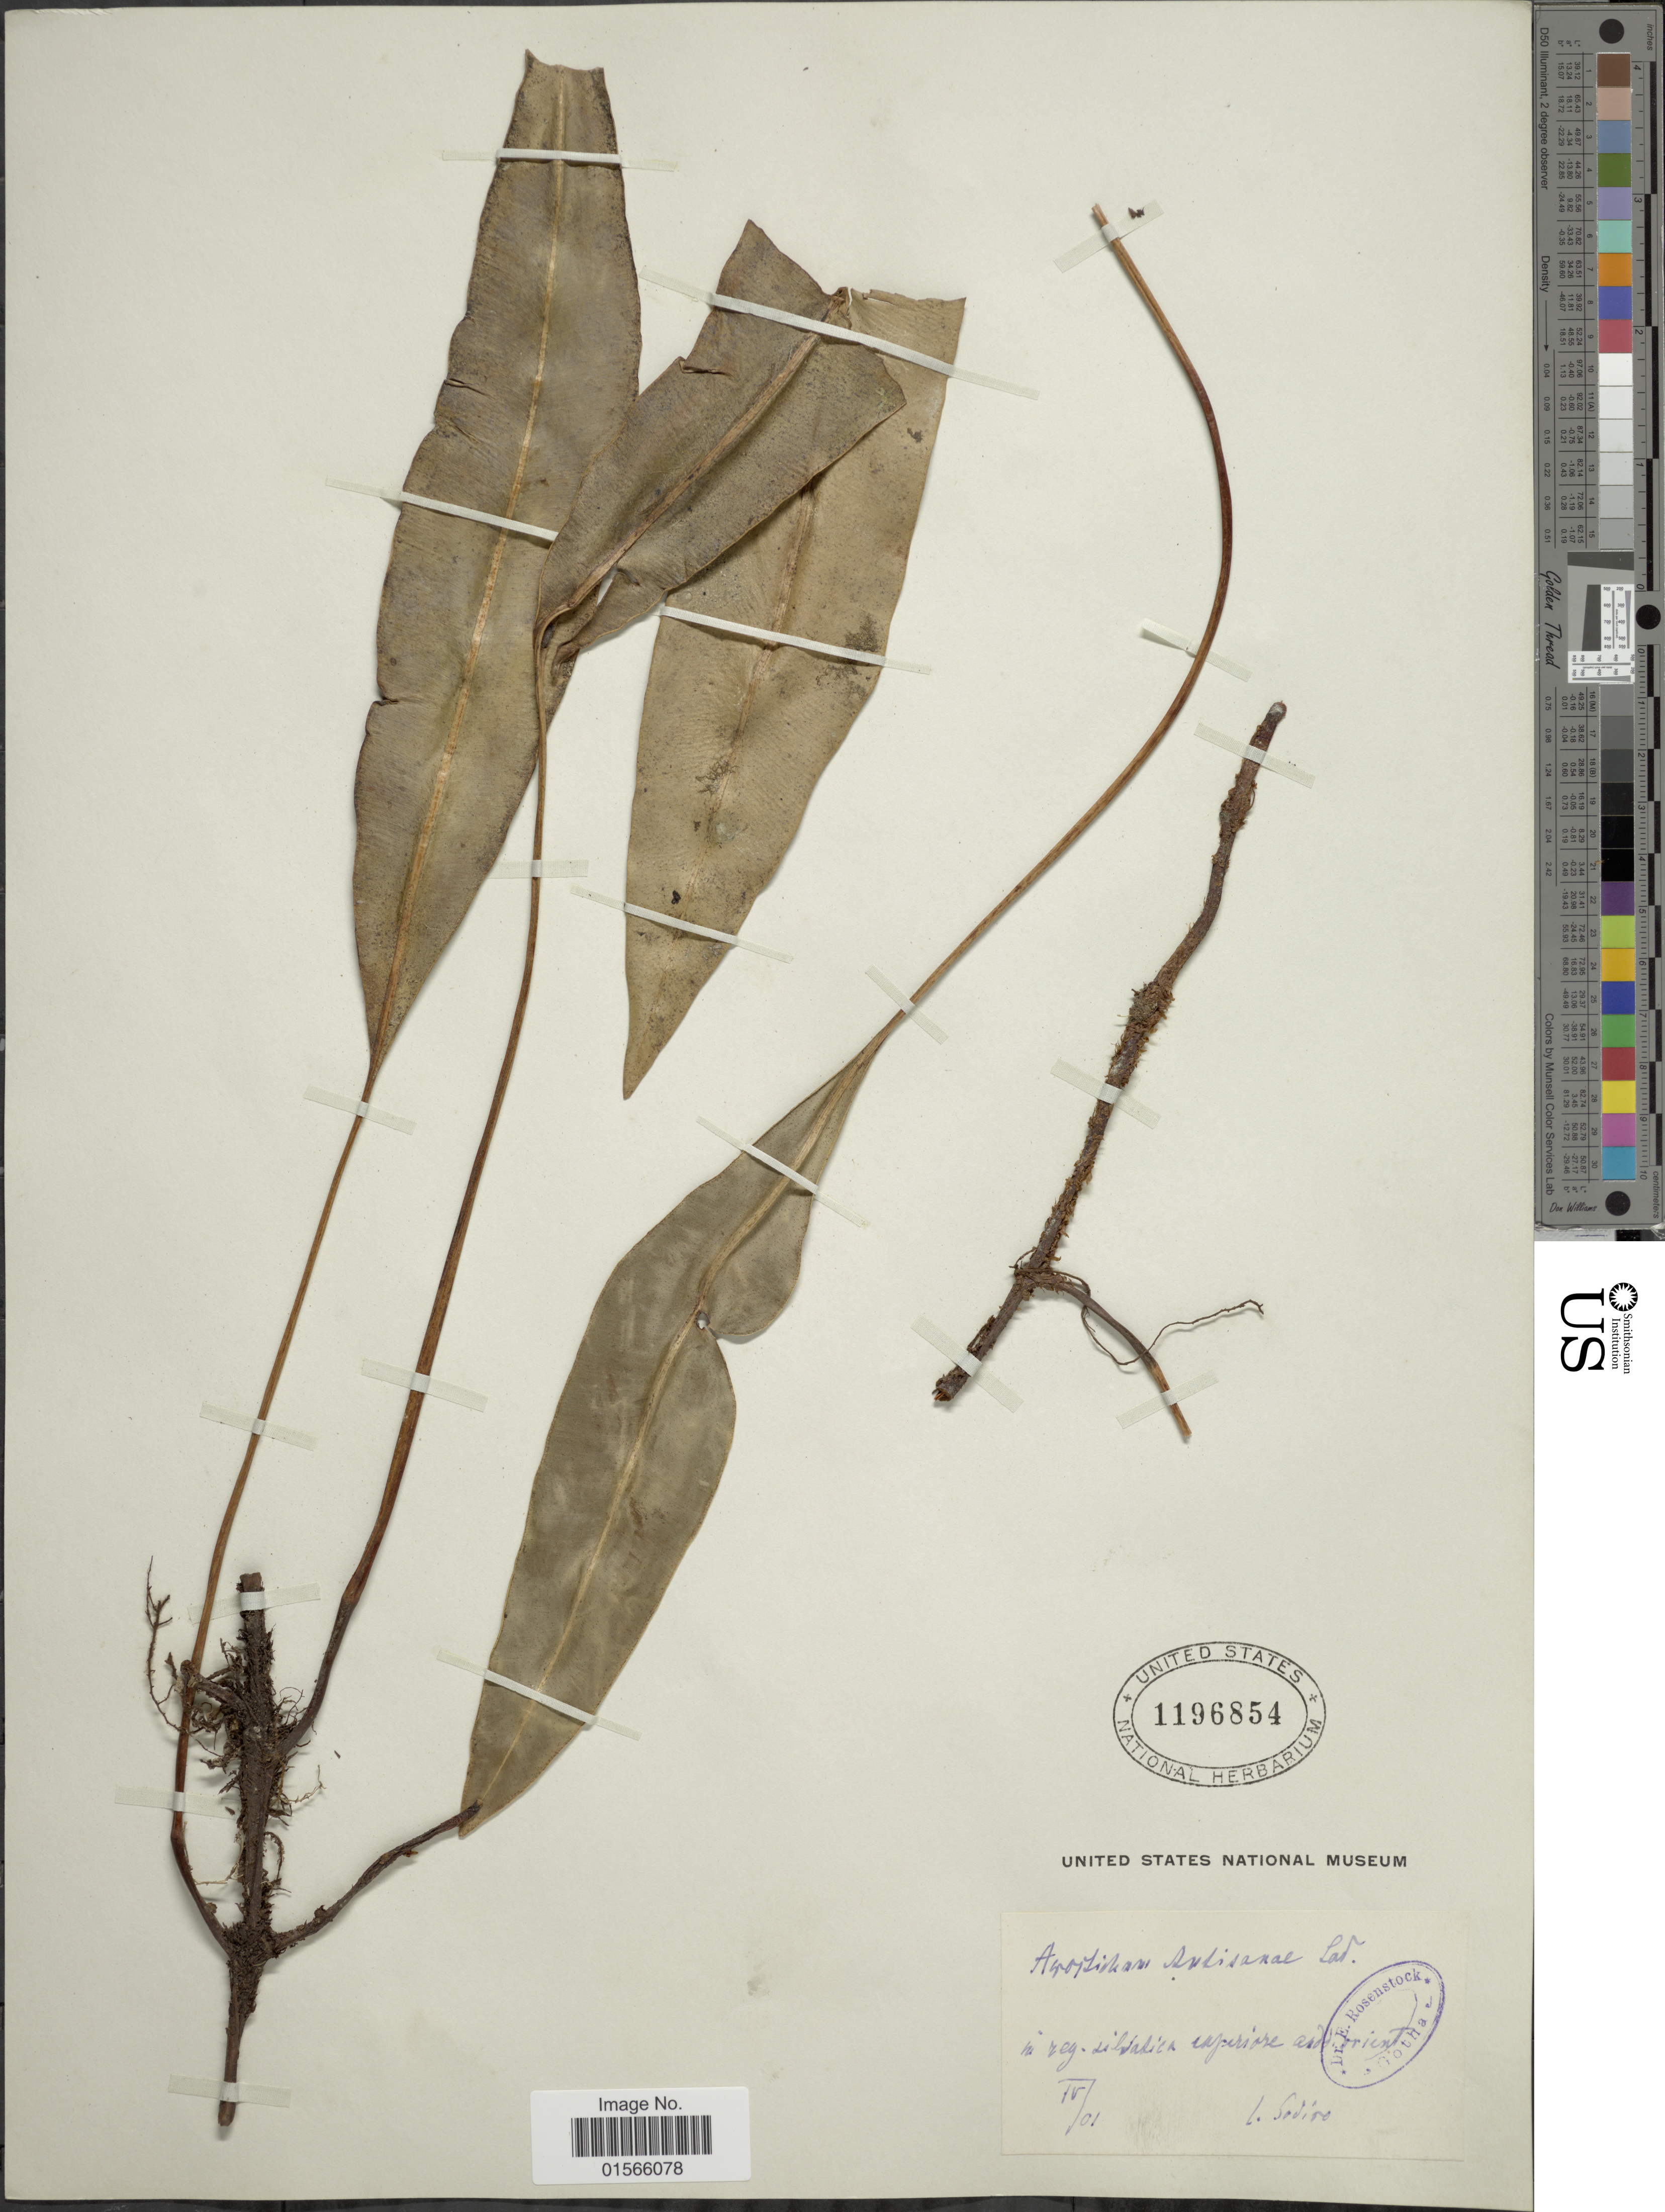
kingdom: Plantae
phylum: Tracheophyta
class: Polypodiopsida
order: Polypodiales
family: Dryopteridaceae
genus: Elaphoglossum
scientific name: Elaphoglossum antisanae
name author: (Sodiro) C. Chr.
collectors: Sodiro, --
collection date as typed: Transcribed d/m/y: /4/1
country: Ecuador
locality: In reg. silvatica superiore and orient [interpreted]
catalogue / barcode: US 1196854